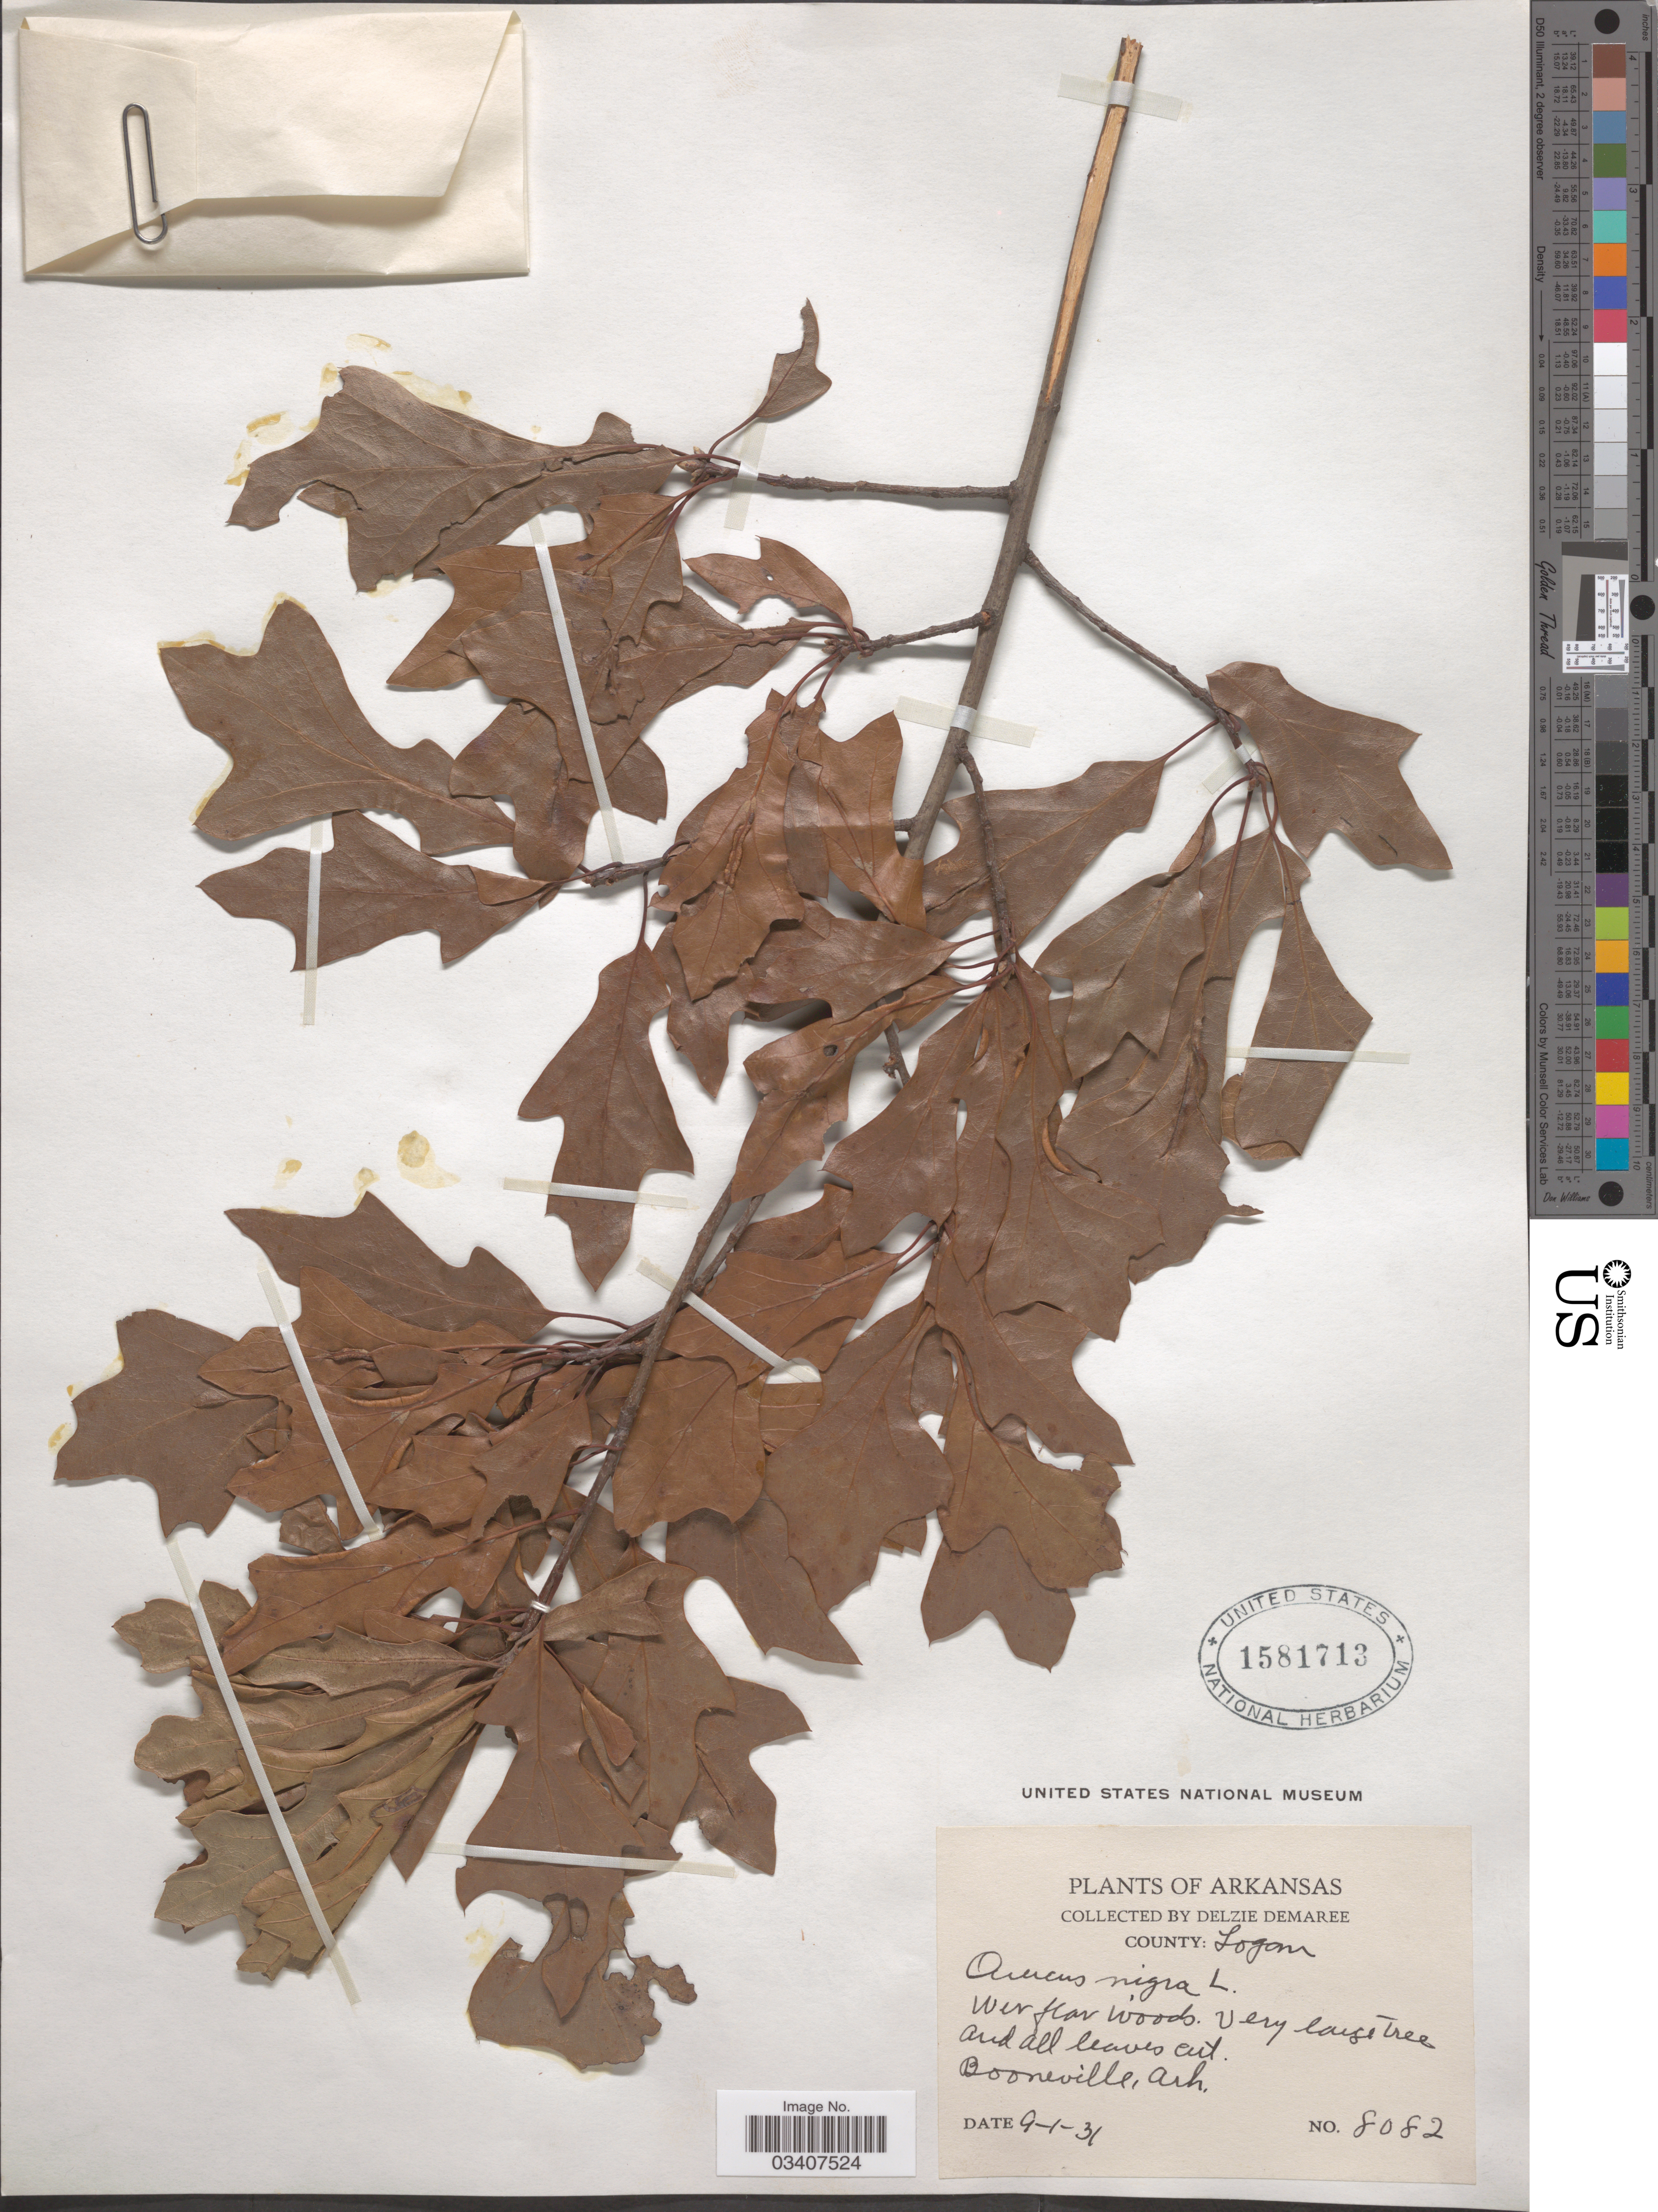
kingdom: Plantae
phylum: Tracheophyta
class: Magnoliopsida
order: Fagales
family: Fagaceae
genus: Quercus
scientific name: Quercus nigra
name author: L.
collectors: D. Demaree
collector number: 8082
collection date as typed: Transcribed d/m/y: 1/9/31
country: United States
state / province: Arkansas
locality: County: Logan. Booneville.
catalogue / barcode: US 1581713